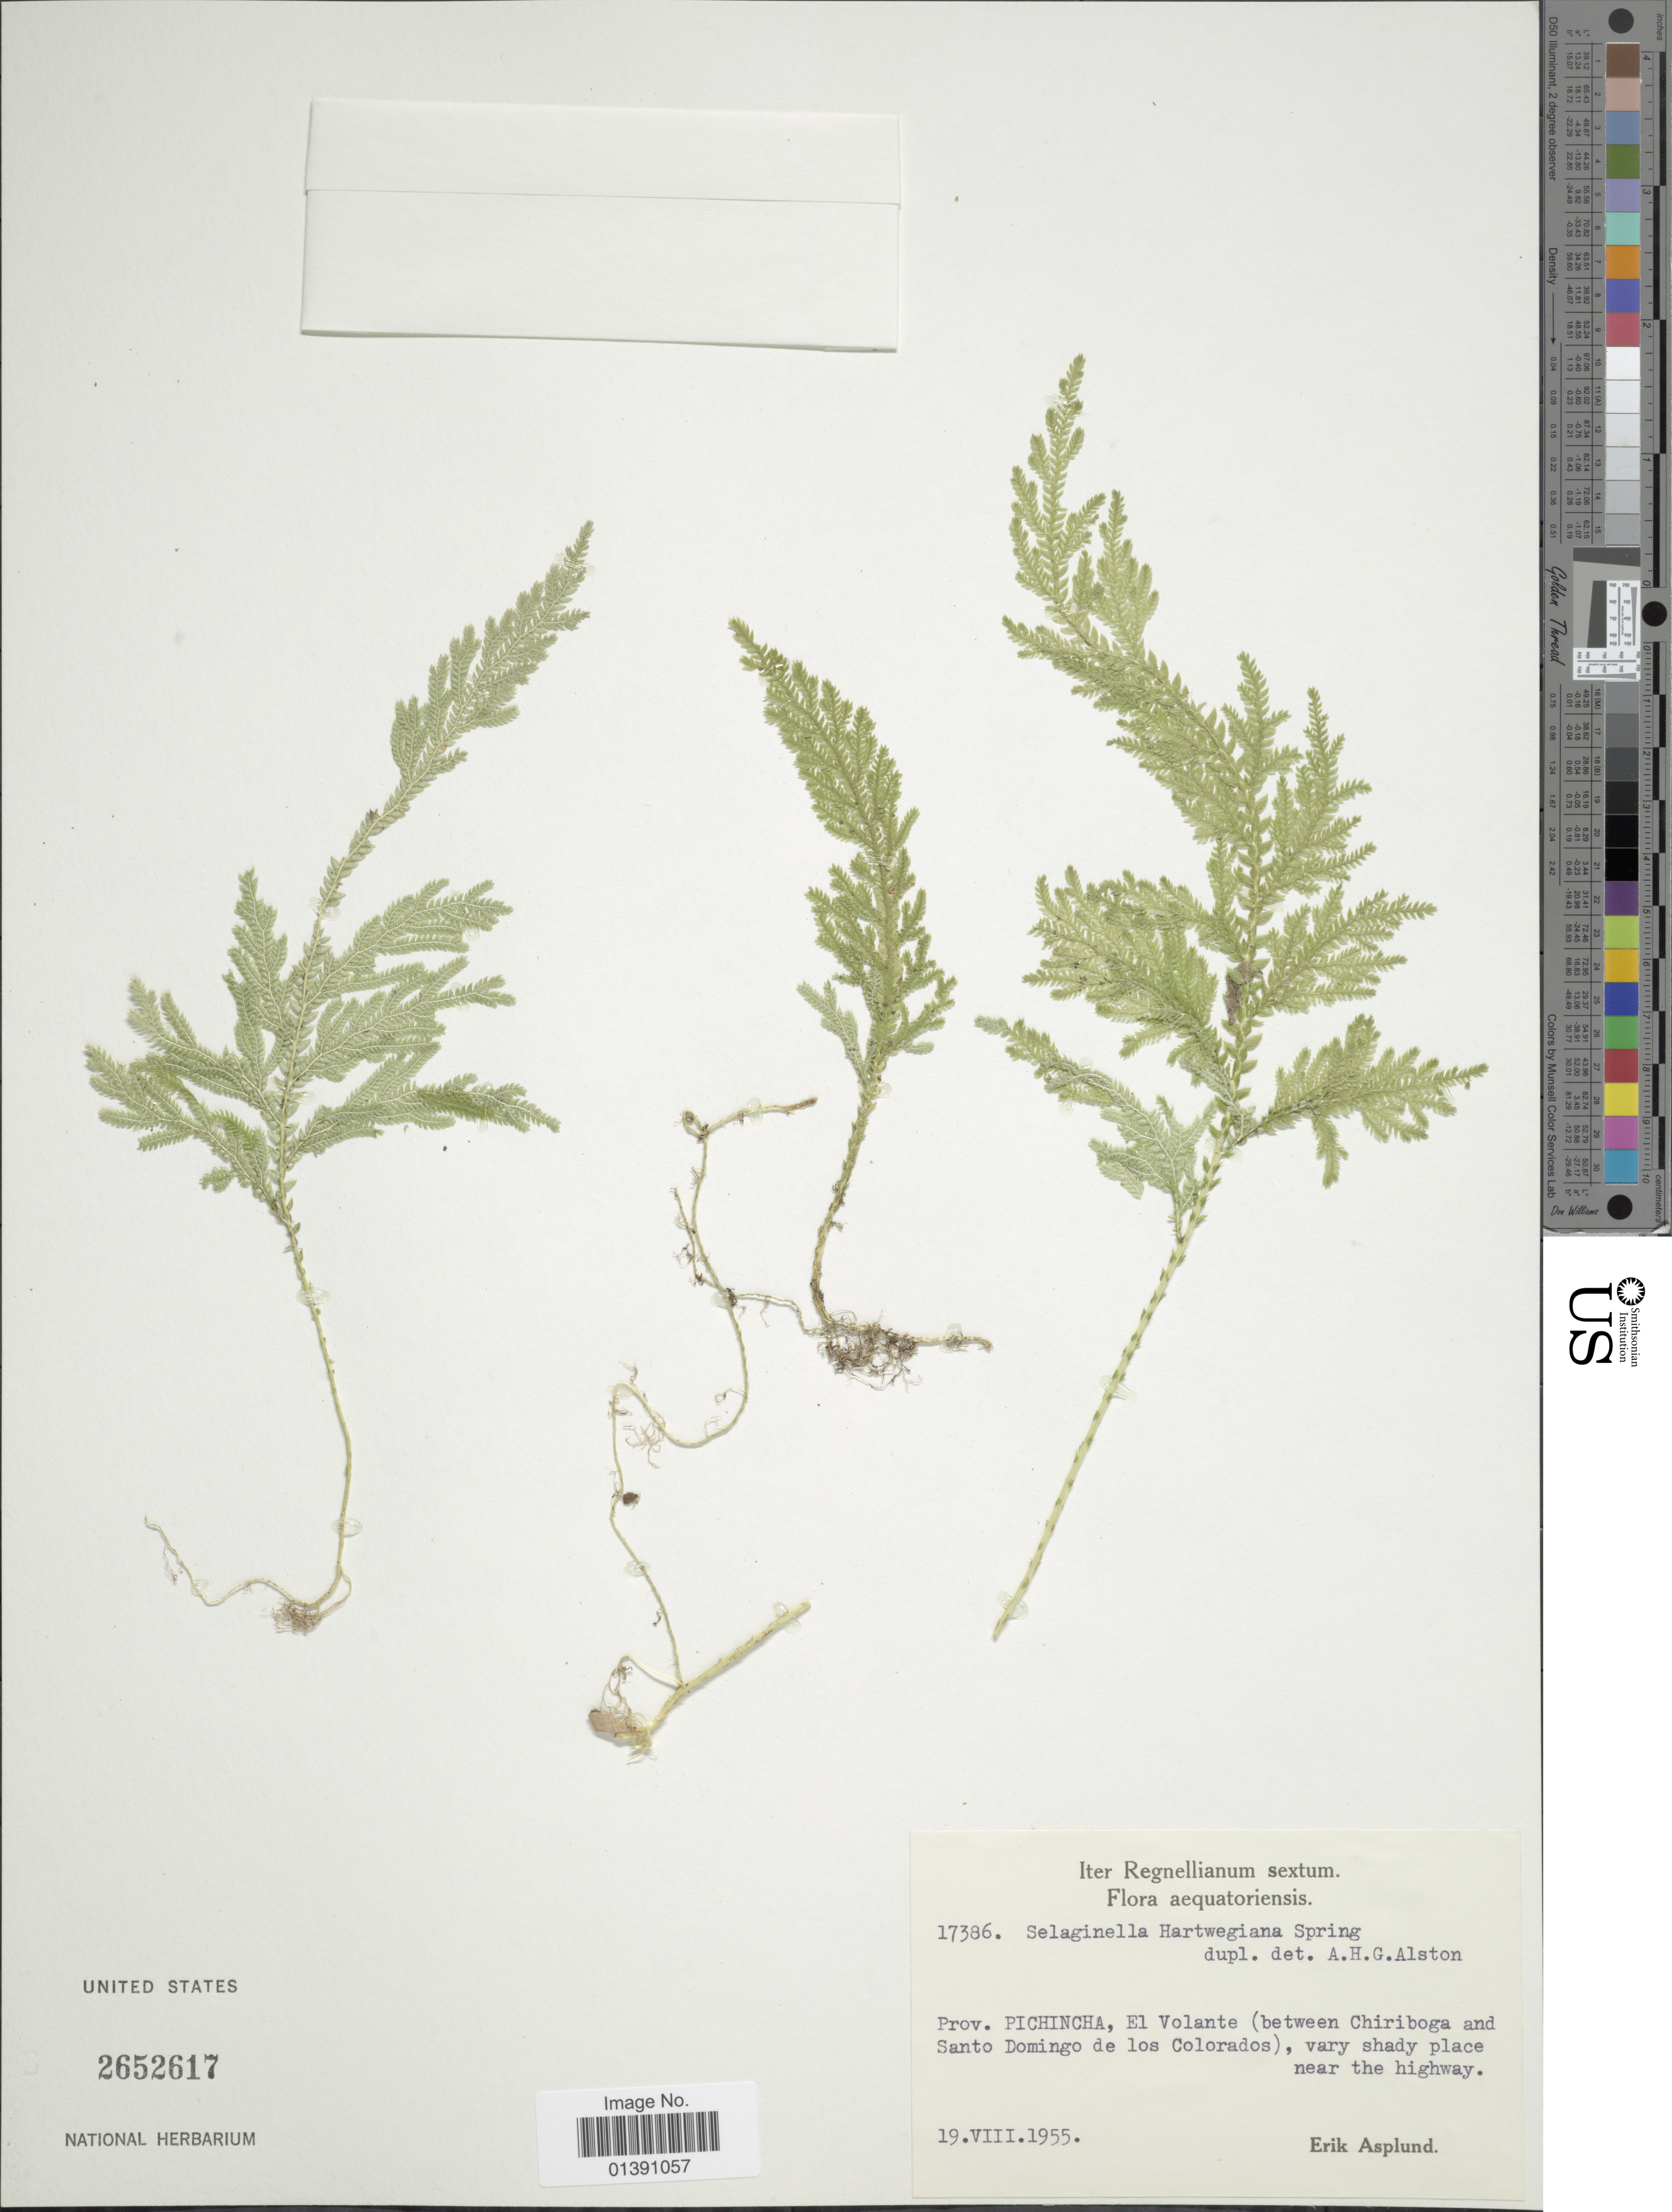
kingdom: Plantae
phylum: Tracheophyta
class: Lycopodiopsida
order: Selaginellales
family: Selaginellaceae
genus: Selaginella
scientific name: Selaginella hartwegiana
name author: Spring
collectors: E. Asplund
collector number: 17386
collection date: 1955-08-19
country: Ecuador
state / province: Pichincha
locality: El Volante (between Chiriboga and anto Domingo de los Colorados), vary shady place near the highway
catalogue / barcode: US 2652617